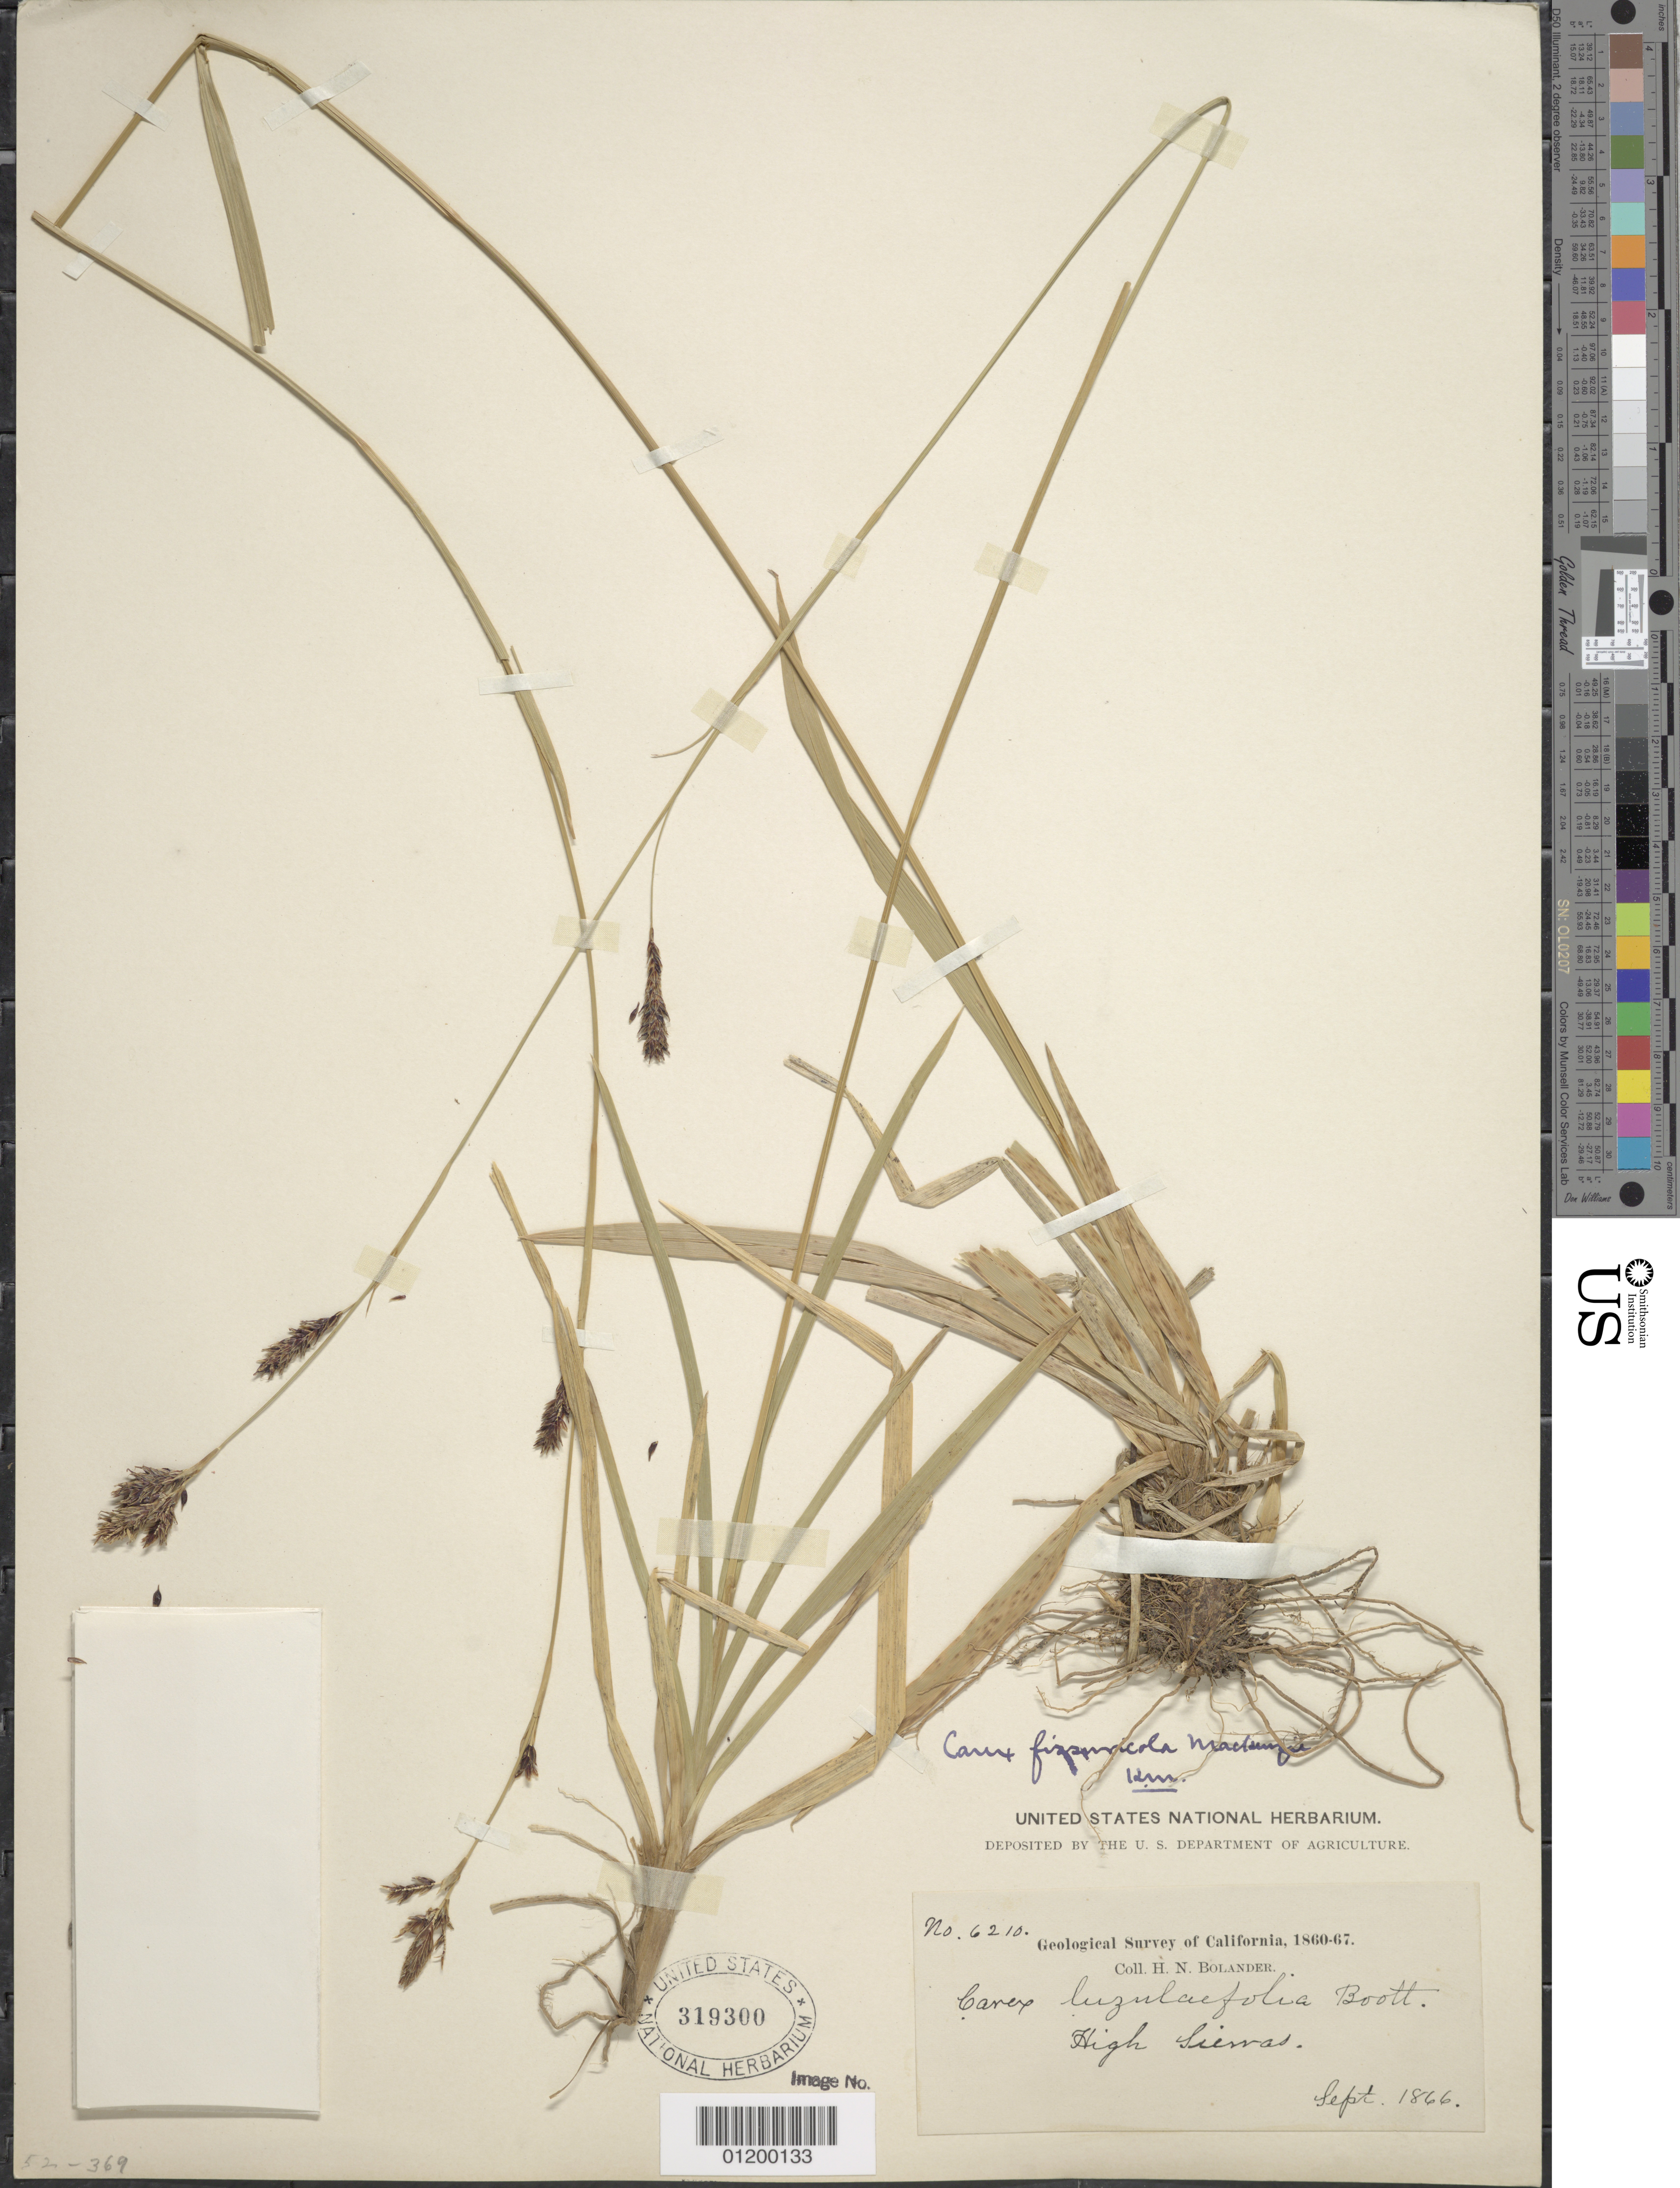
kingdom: Plantae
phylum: Tracheophyta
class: Liliopsida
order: Poales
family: Cyperaceae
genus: Carex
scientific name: Carex fissuricola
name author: Mack.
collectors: H. Bolander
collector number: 6210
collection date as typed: Sep 1866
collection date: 1866-09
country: United States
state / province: California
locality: High Sierras.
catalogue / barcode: US 319300